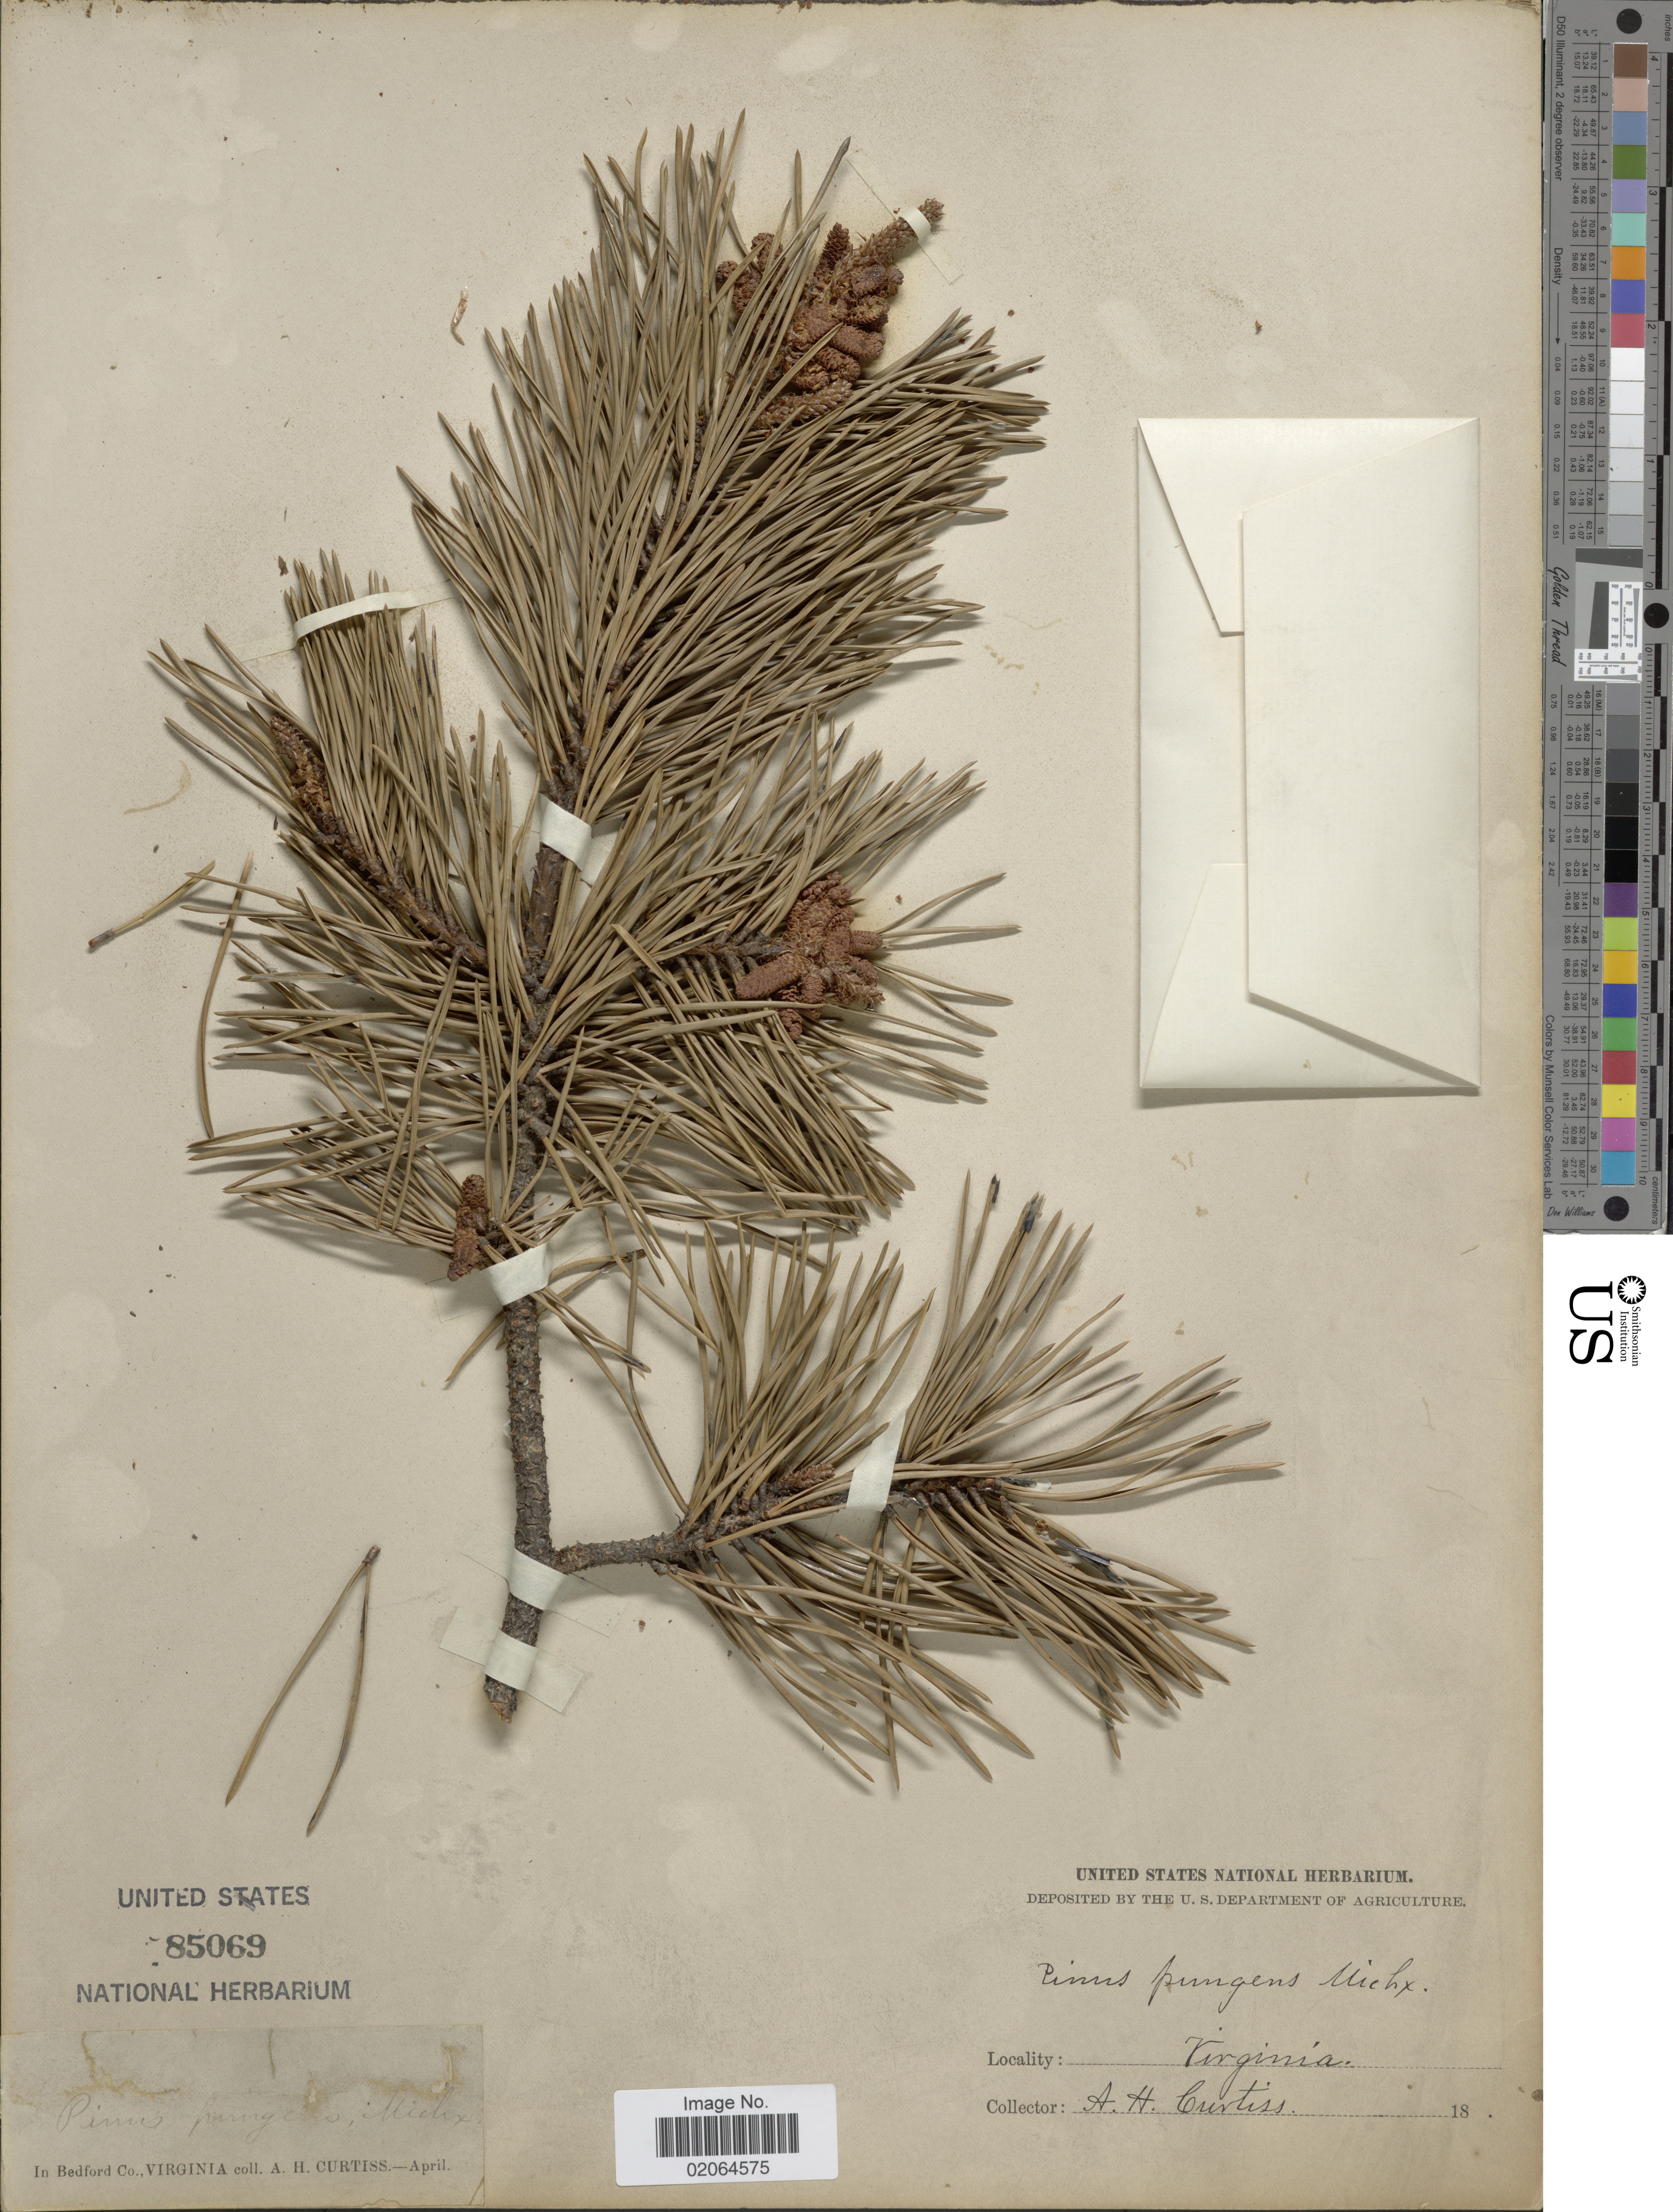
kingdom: Plantae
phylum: Tracheophyta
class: Pinopsida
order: Pinales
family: Pinaceae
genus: Pinus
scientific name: Pinus pungens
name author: Lamb.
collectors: A. H. Curtiss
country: United States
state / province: Virginia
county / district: Bedford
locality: In Bedford Co., Virginia. Virginia.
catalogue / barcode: US 85069